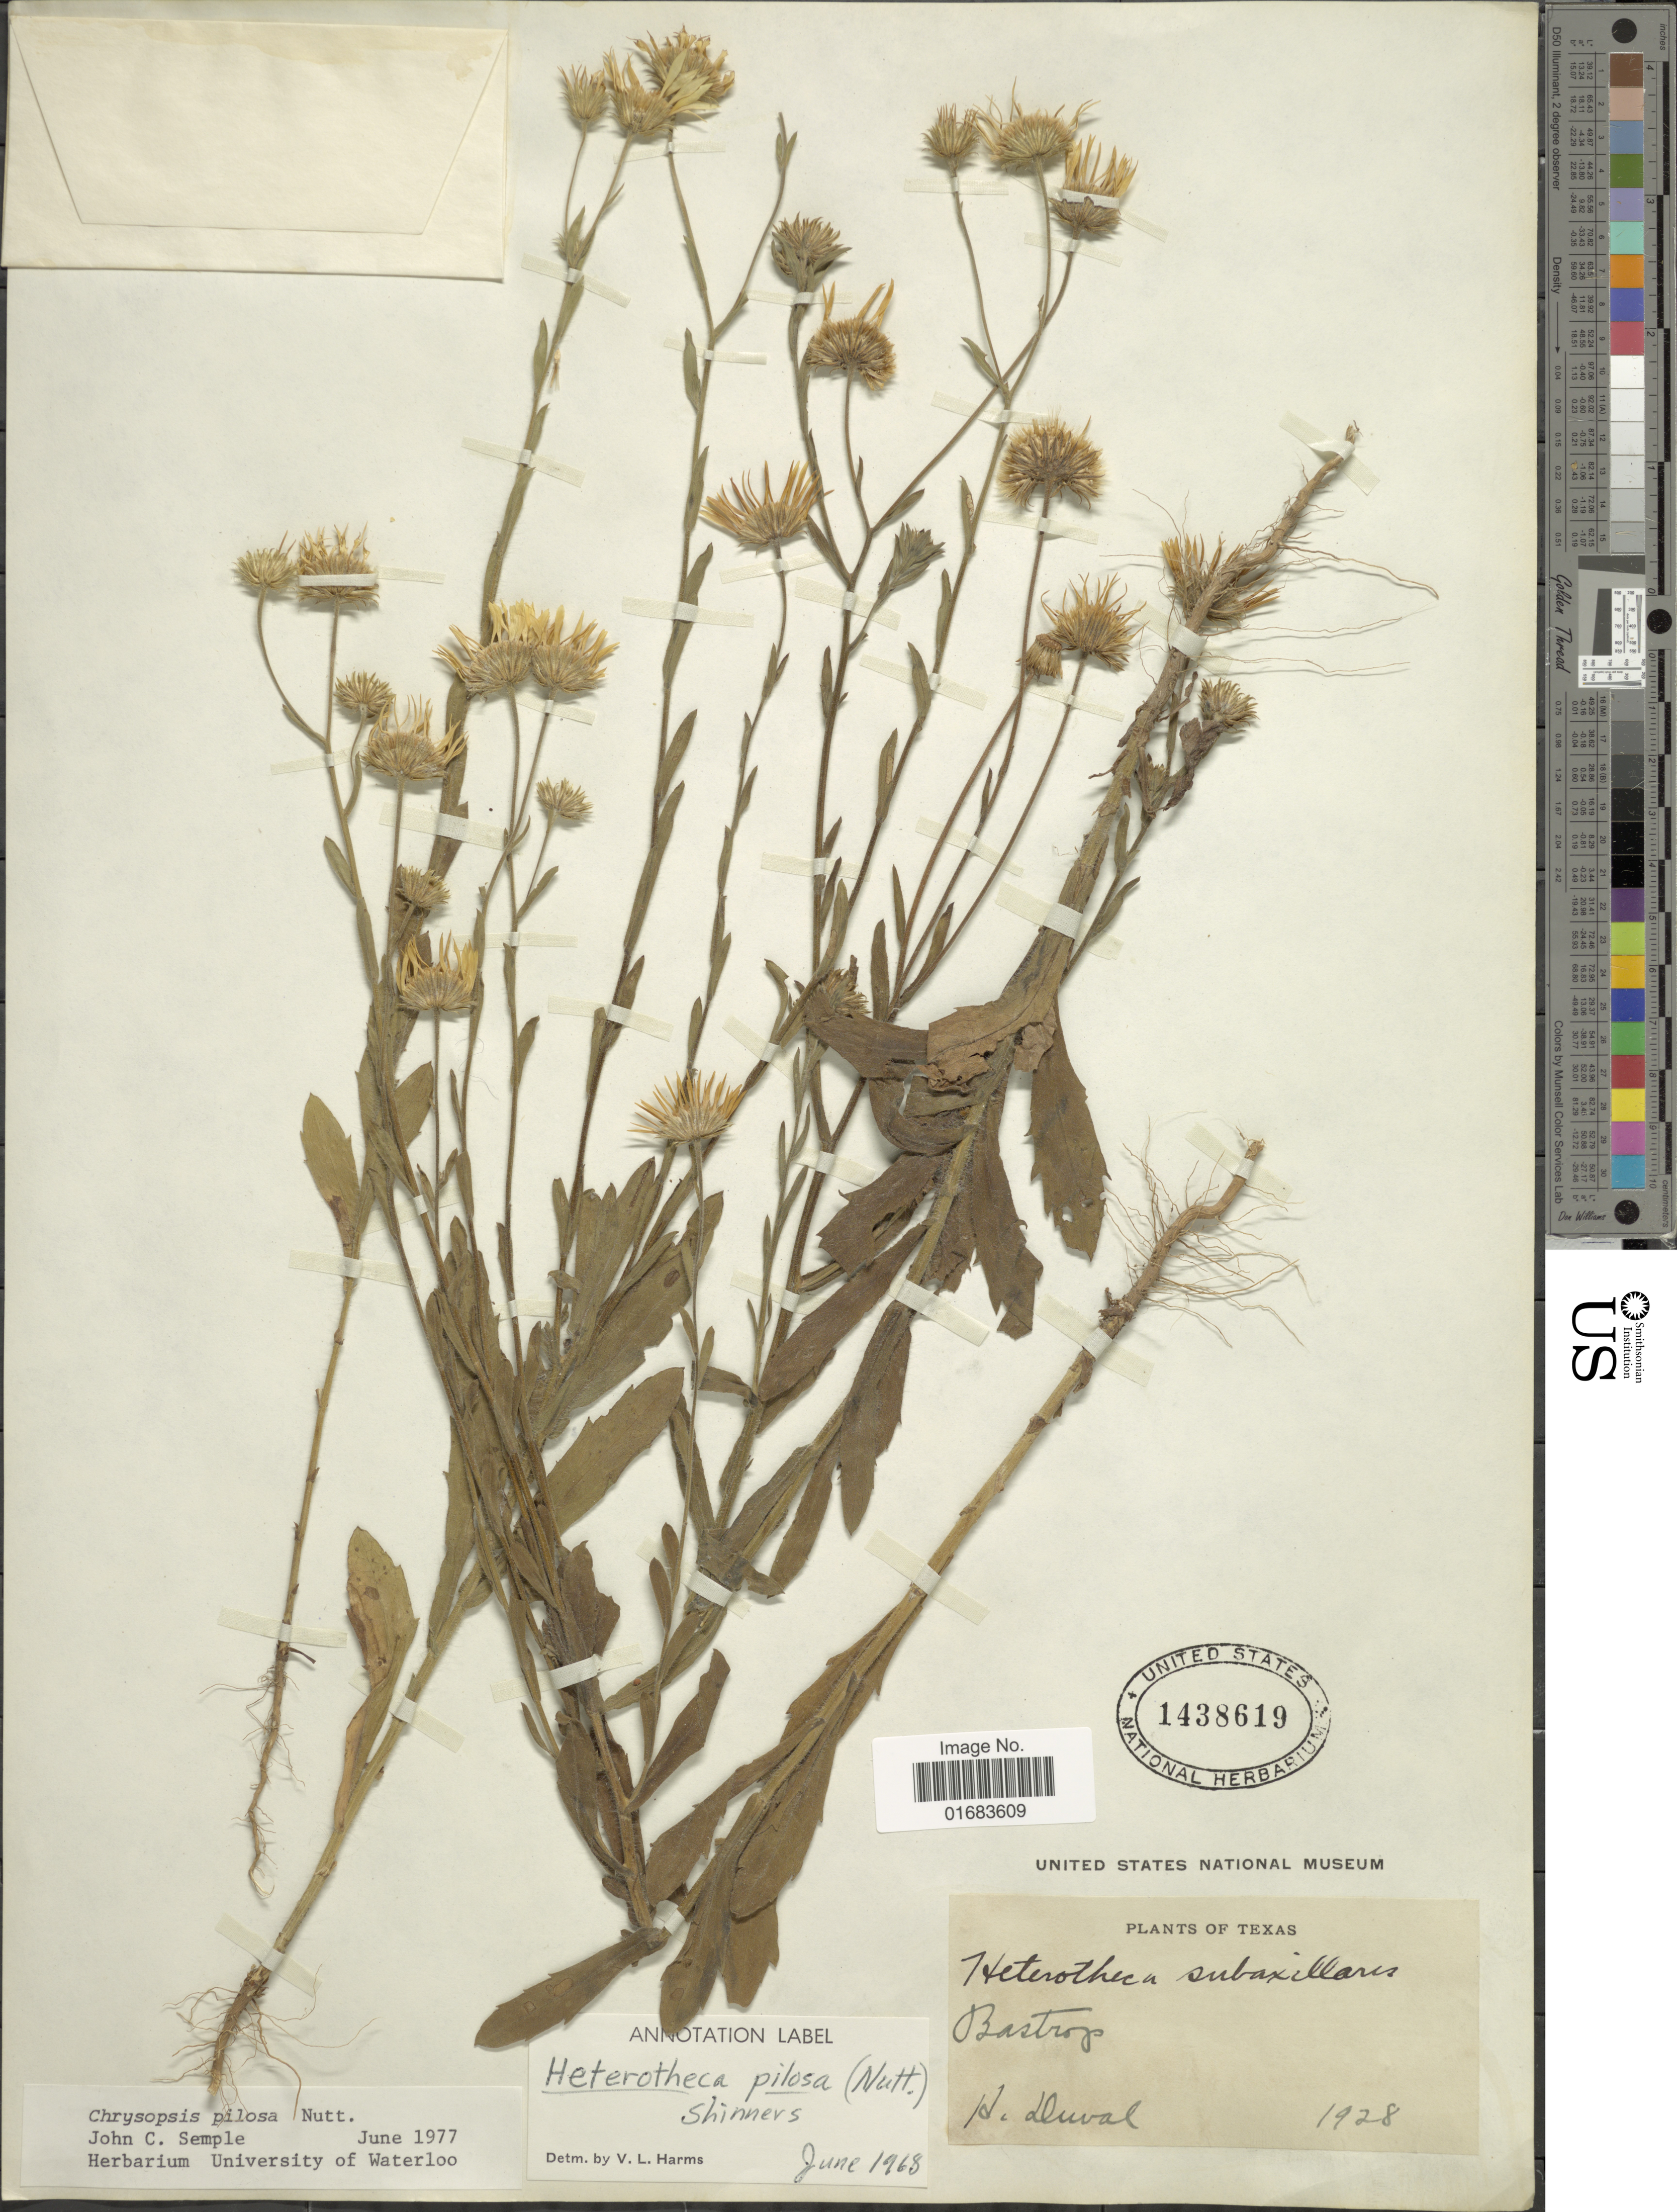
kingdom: Plantae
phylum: Tracheophyta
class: Magnoliopsida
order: Asterales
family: Asteraceae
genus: Chrysopsis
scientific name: Chrysopsis pilosa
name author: Nutt.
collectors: H. Duval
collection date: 1928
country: United States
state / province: Texas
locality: Bastrop.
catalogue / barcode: US 1438619